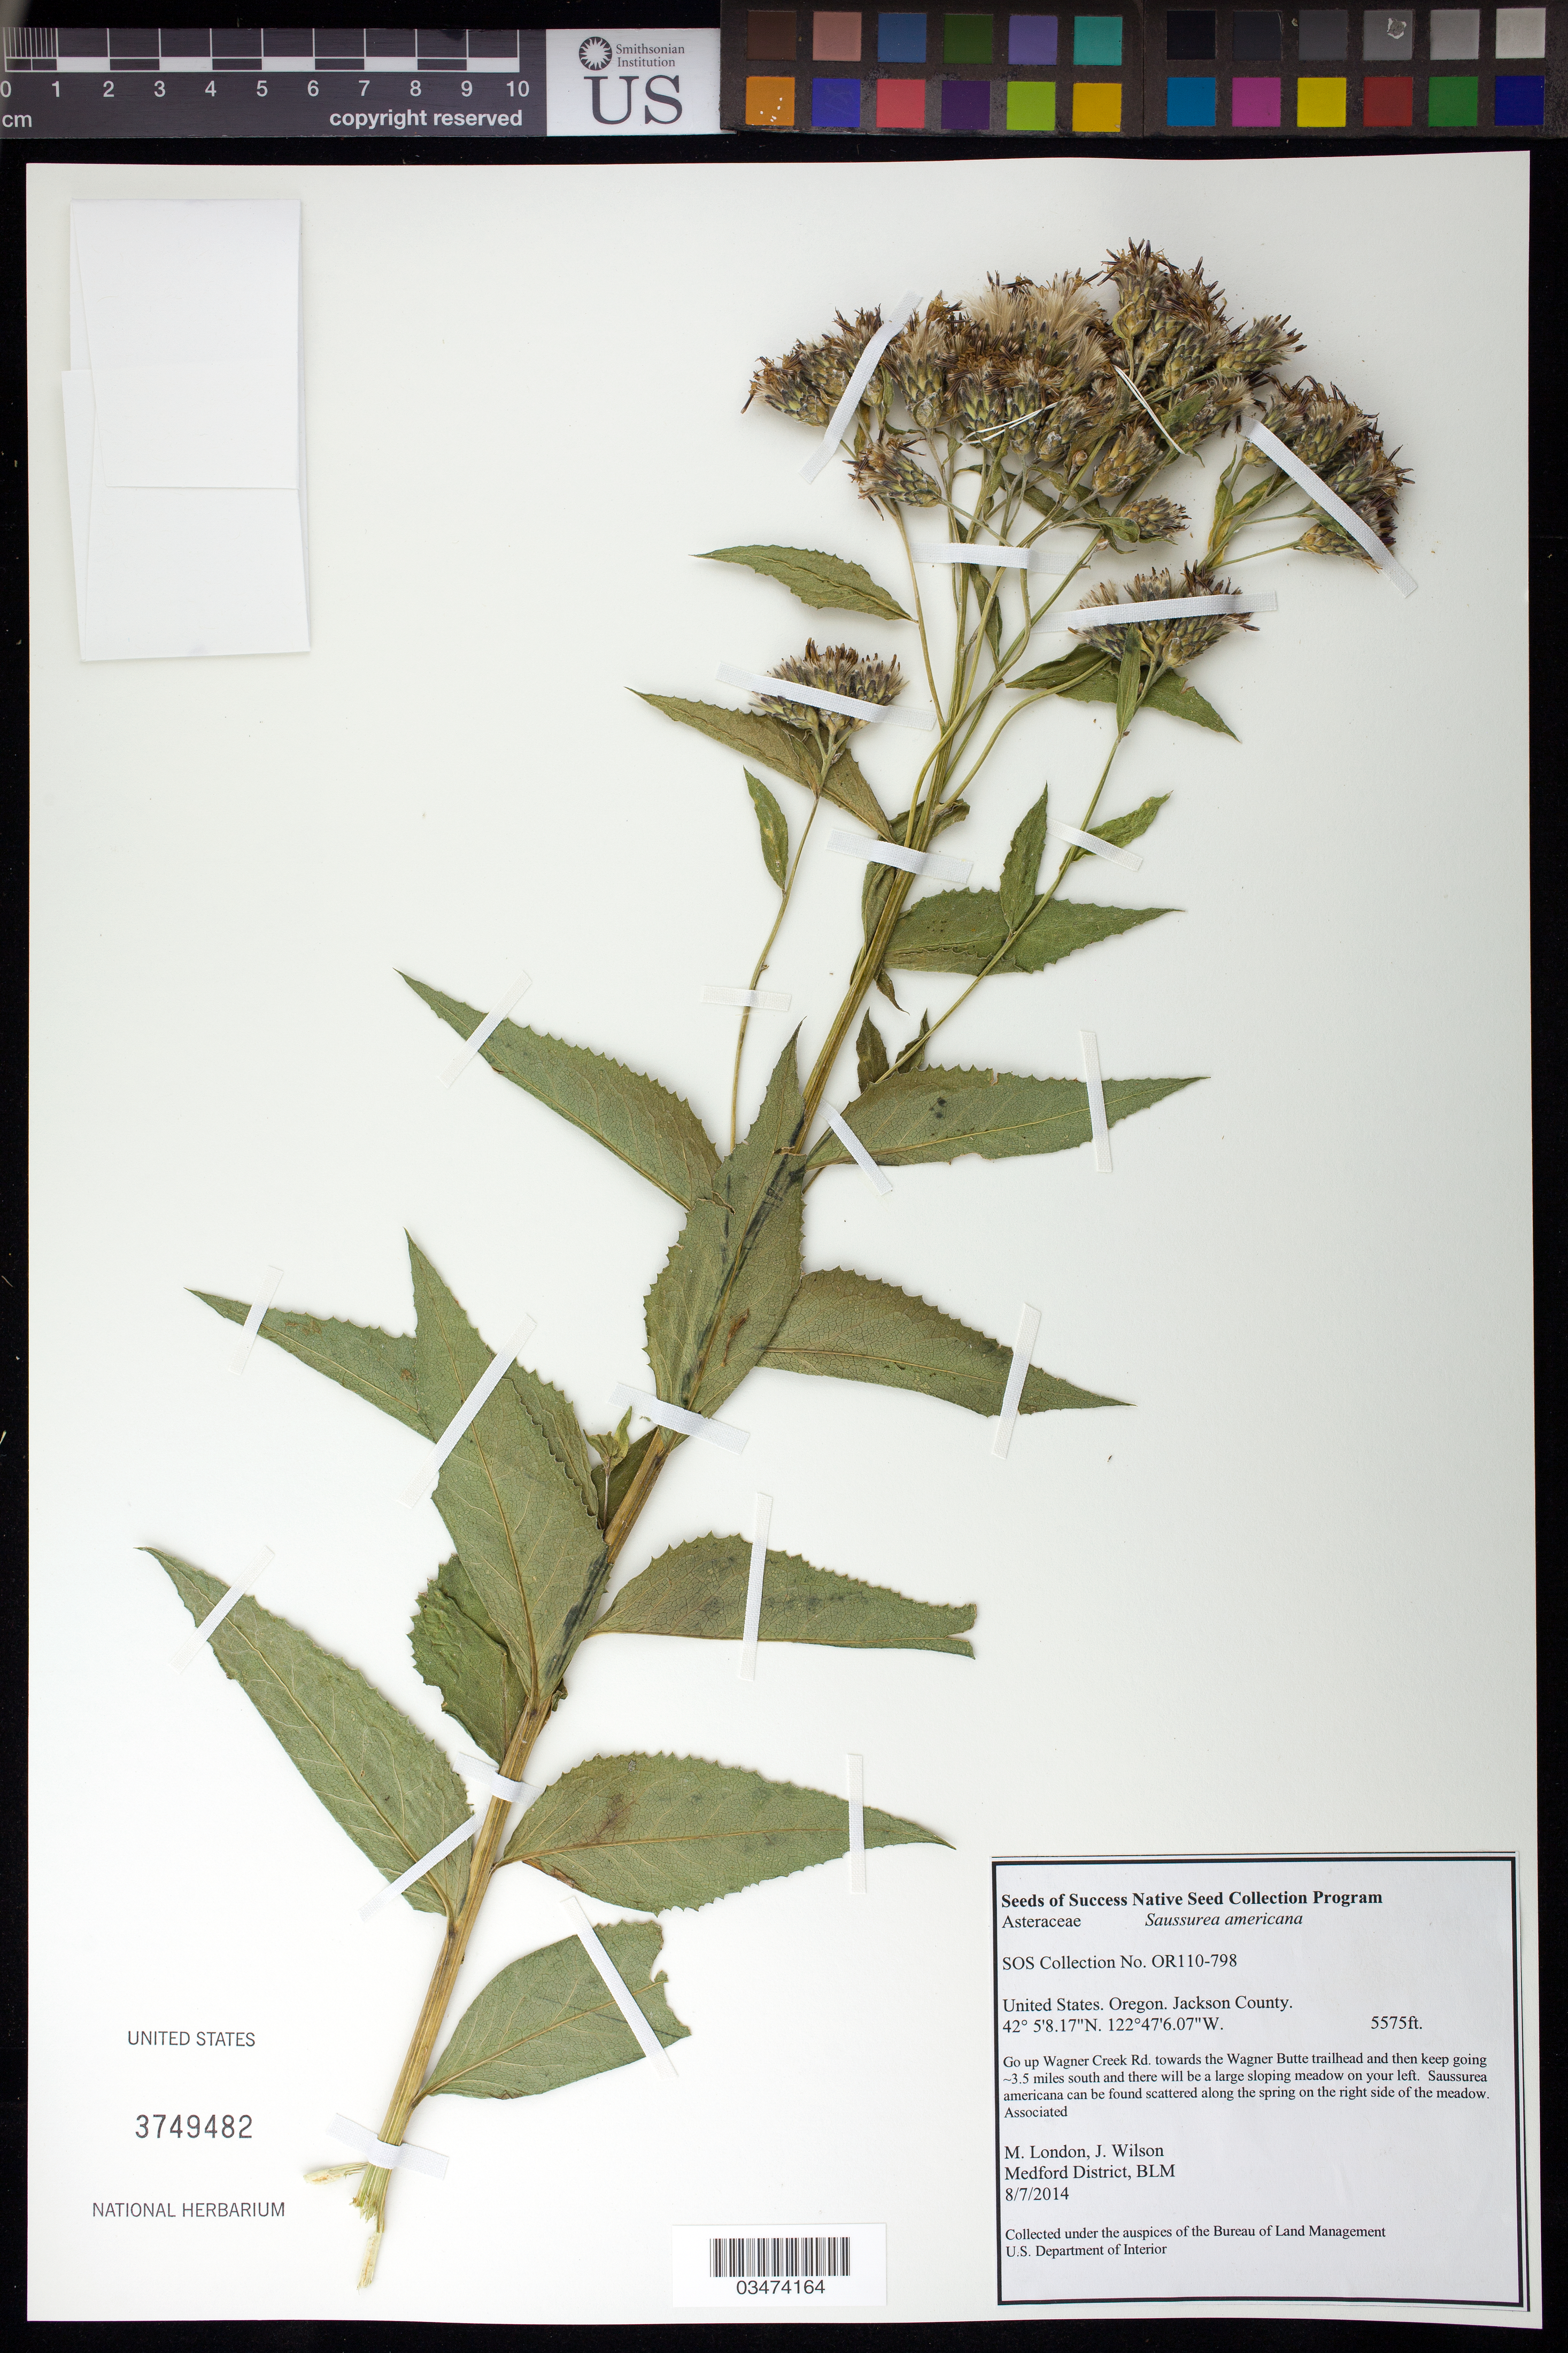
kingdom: Plantae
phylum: Tracheophyta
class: Magnoliopsida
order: Asterales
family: Asteraceae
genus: Saussurea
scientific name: Saussurea americana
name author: D.C. Eaton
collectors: M. London & J. Wilson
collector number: OR110-798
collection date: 2014-08-07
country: United States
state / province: Oregon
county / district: Jackson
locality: Wagner Creek Rd. towards Wagner Butte trailhead, 3.5 miles south.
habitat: Meadow, along the spring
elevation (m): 1699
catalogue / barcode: US 3749482